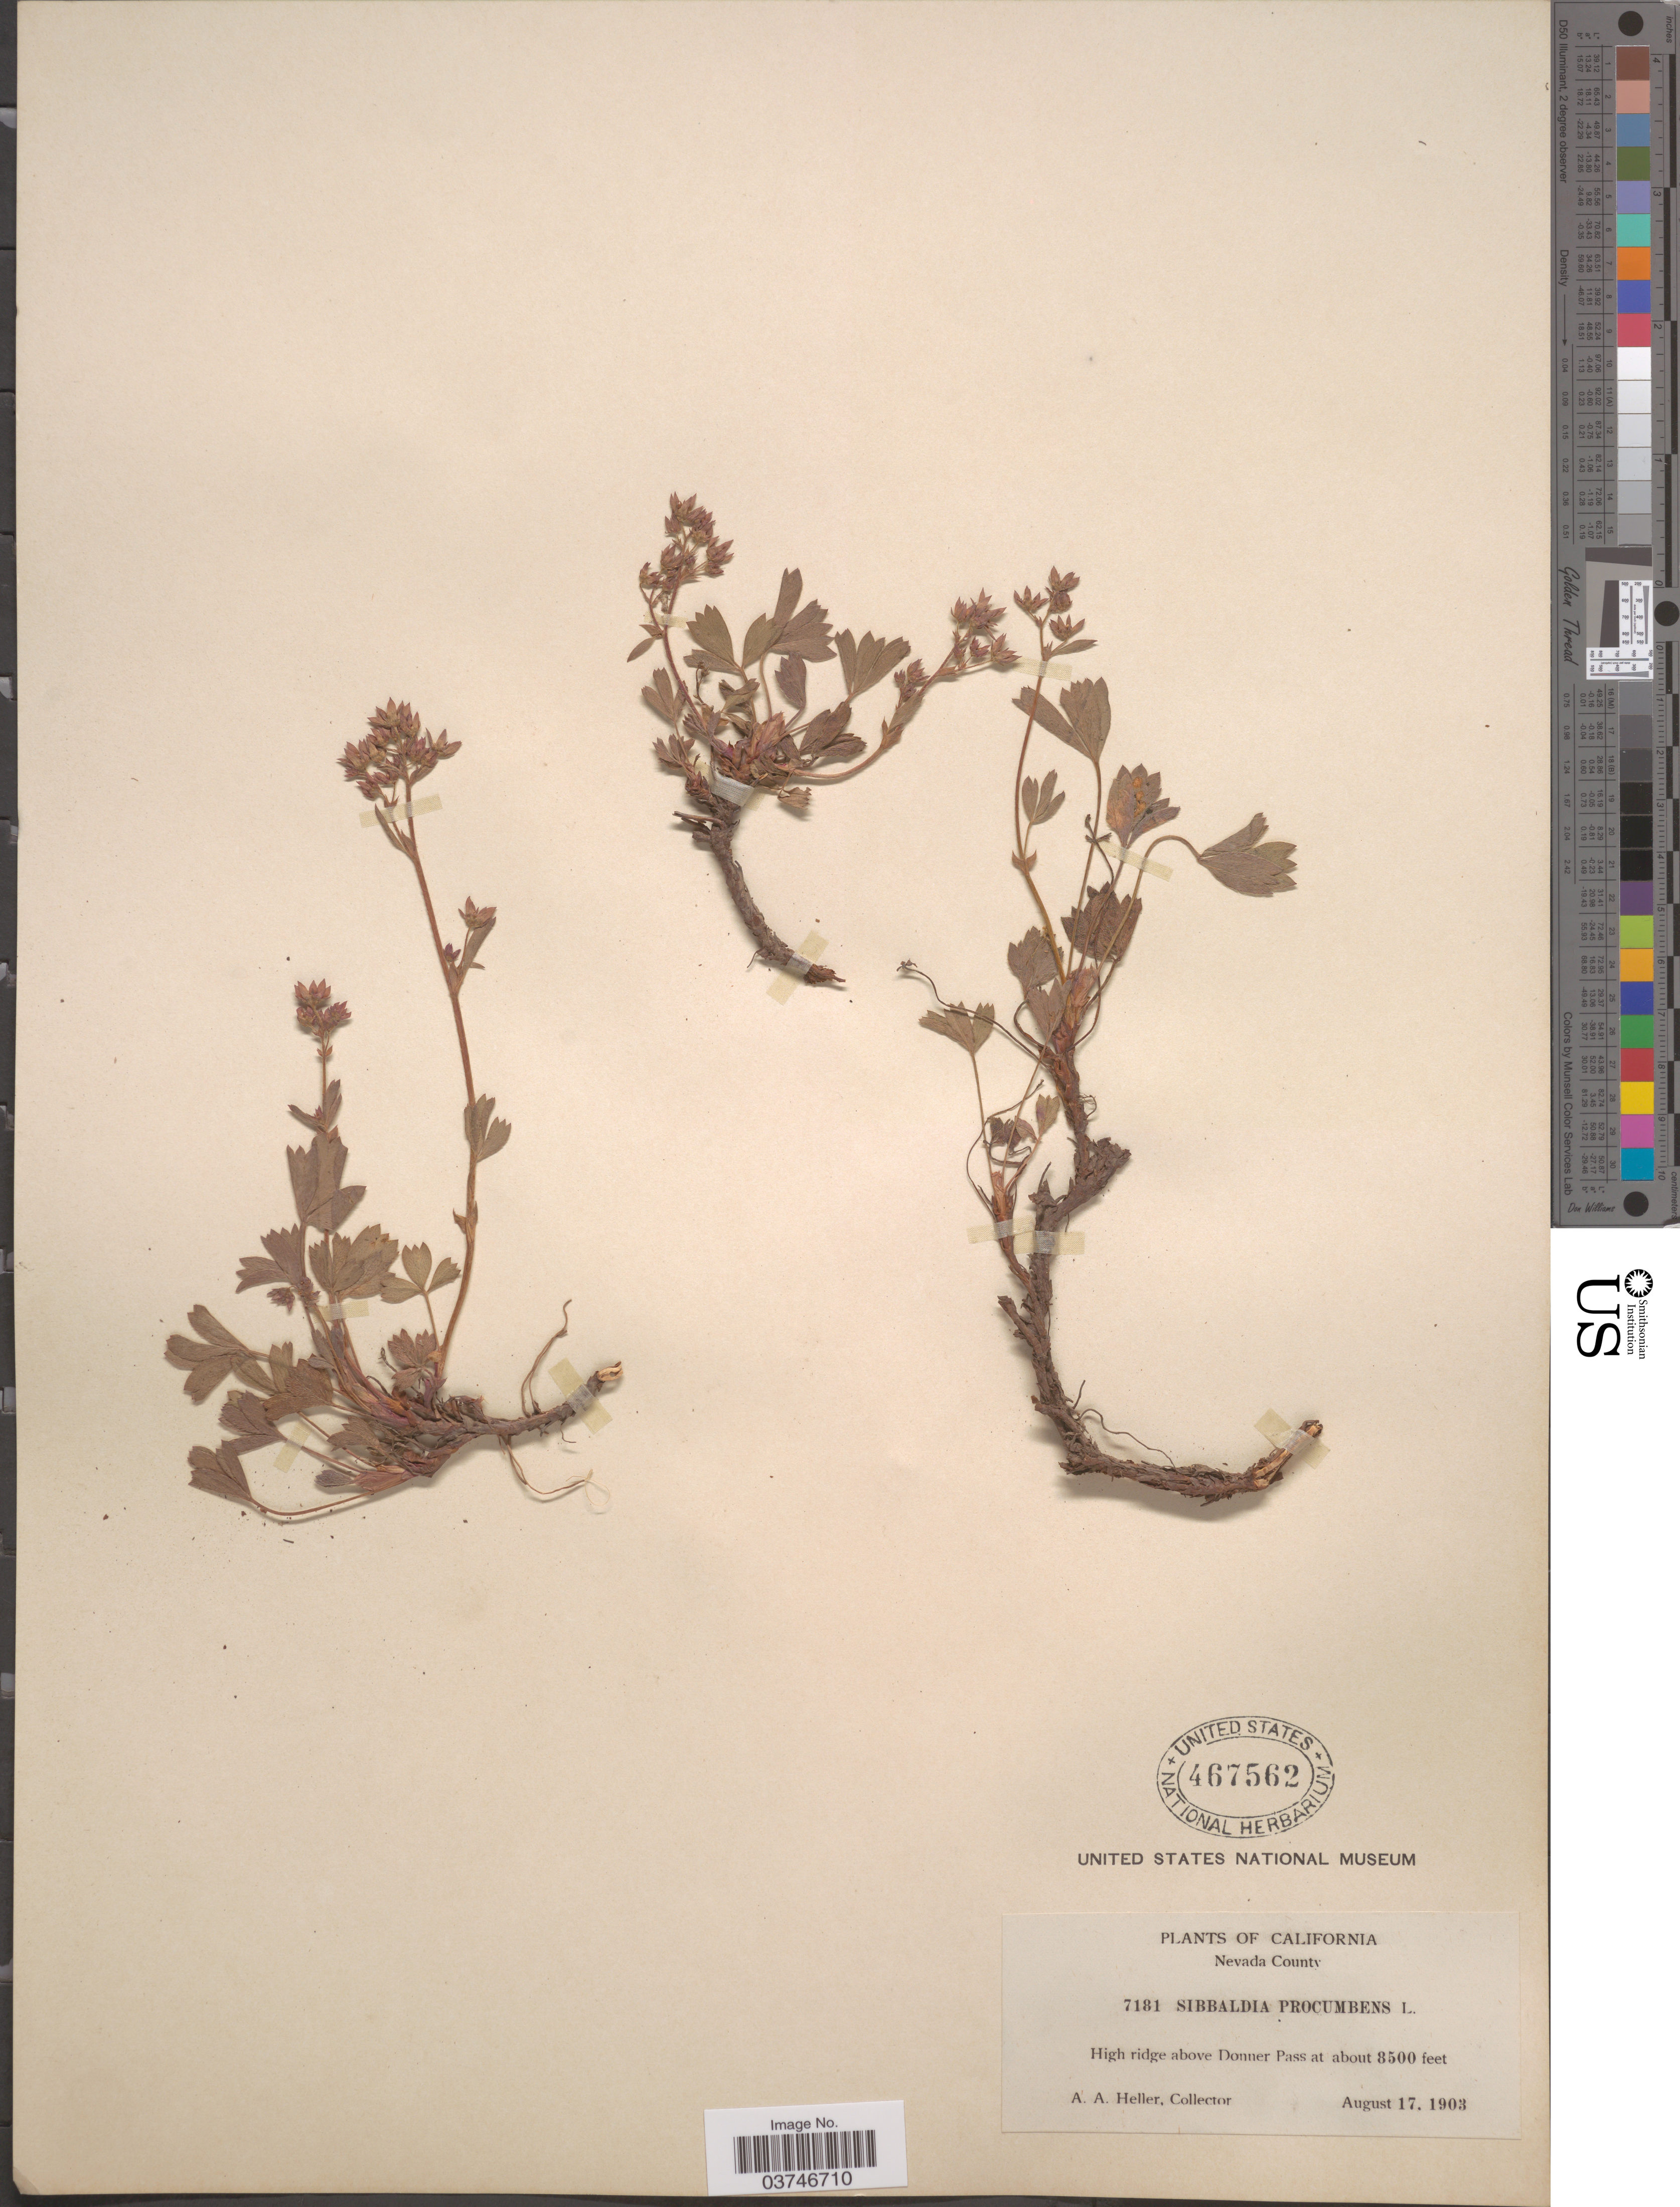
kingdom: Plantae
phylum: Tracheophyta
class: Magnoliopsida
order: Rosales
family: Rosaceae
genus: Sibbaldia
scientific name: Sibbaldia procumbens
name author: L.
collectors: A. A. Heller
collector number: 7181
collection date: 1903-08-17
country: United States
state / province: California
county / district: Nevada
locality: Nevada County. High ridge above Donner Pass.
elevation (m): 2591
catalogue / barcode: US 467562